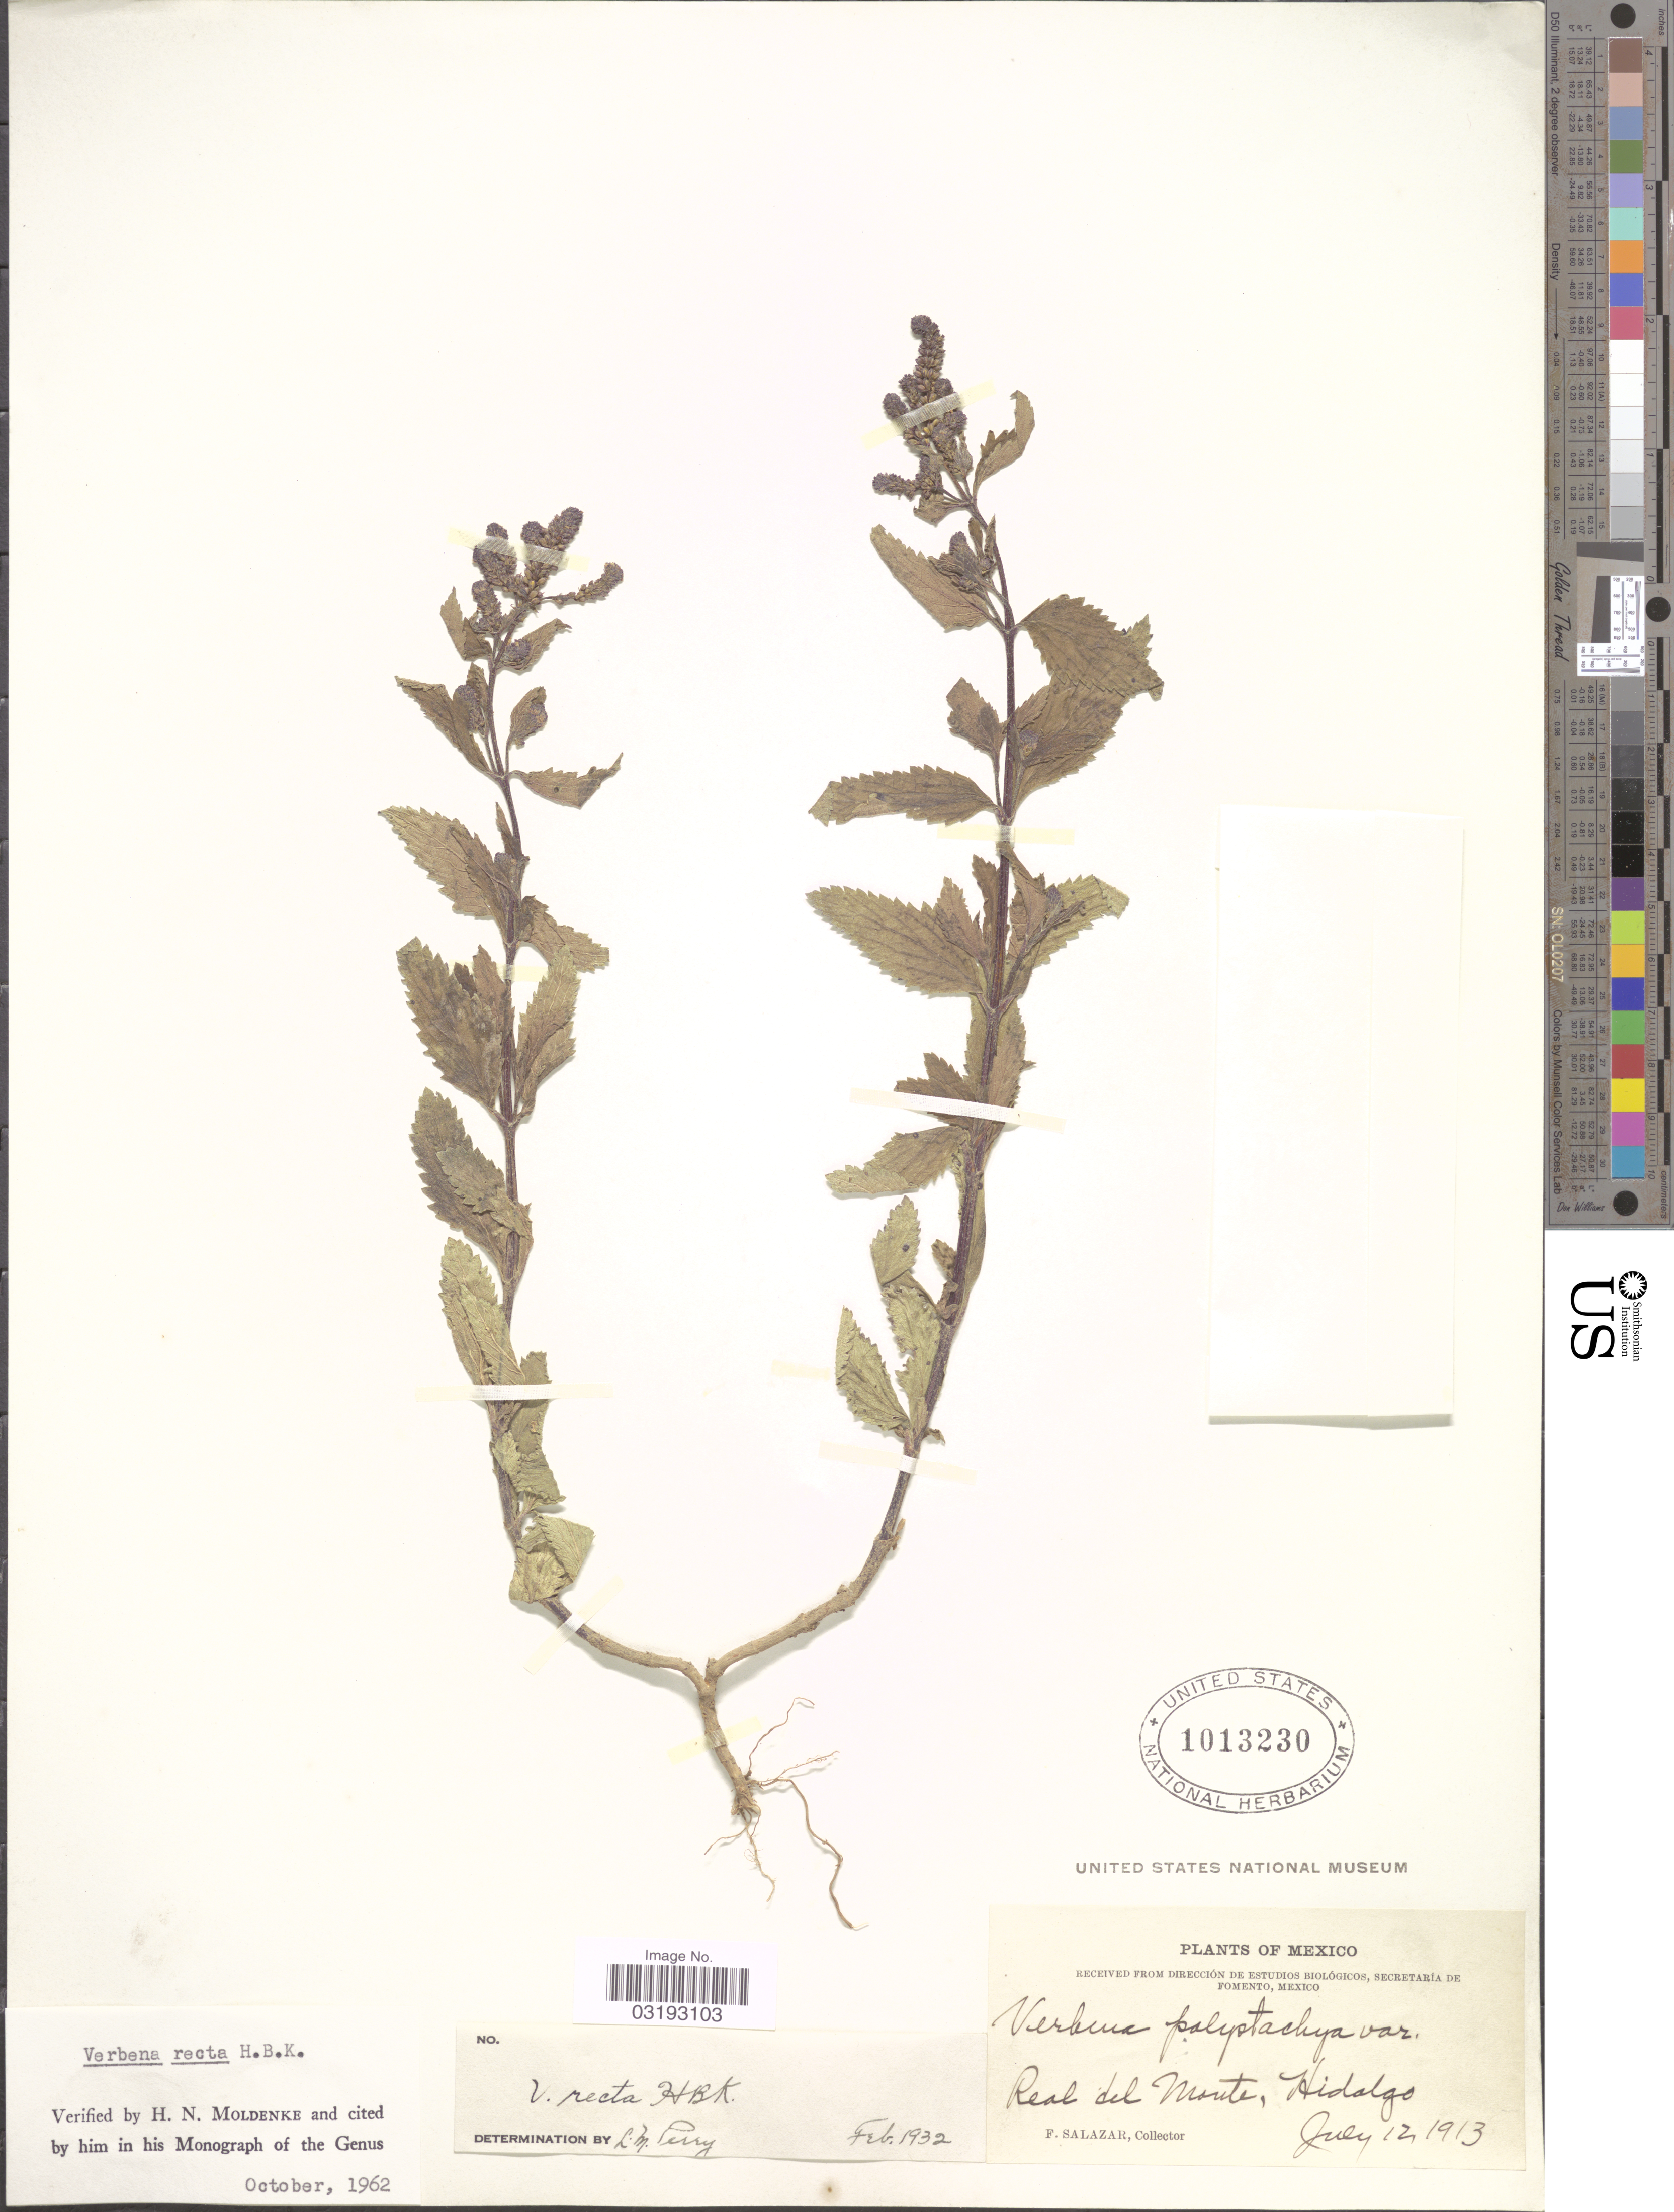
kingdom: Plantae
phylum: Tracheophyta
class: Magnoliopsida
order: Lamiales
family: Verbenaceae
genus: Verbena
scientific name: Verbena recta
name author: Kunth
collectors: F. Salazar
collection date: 1913-07-12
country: Mexico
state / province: Hidalgo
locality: Real del Monte.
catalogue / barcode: US 1013230